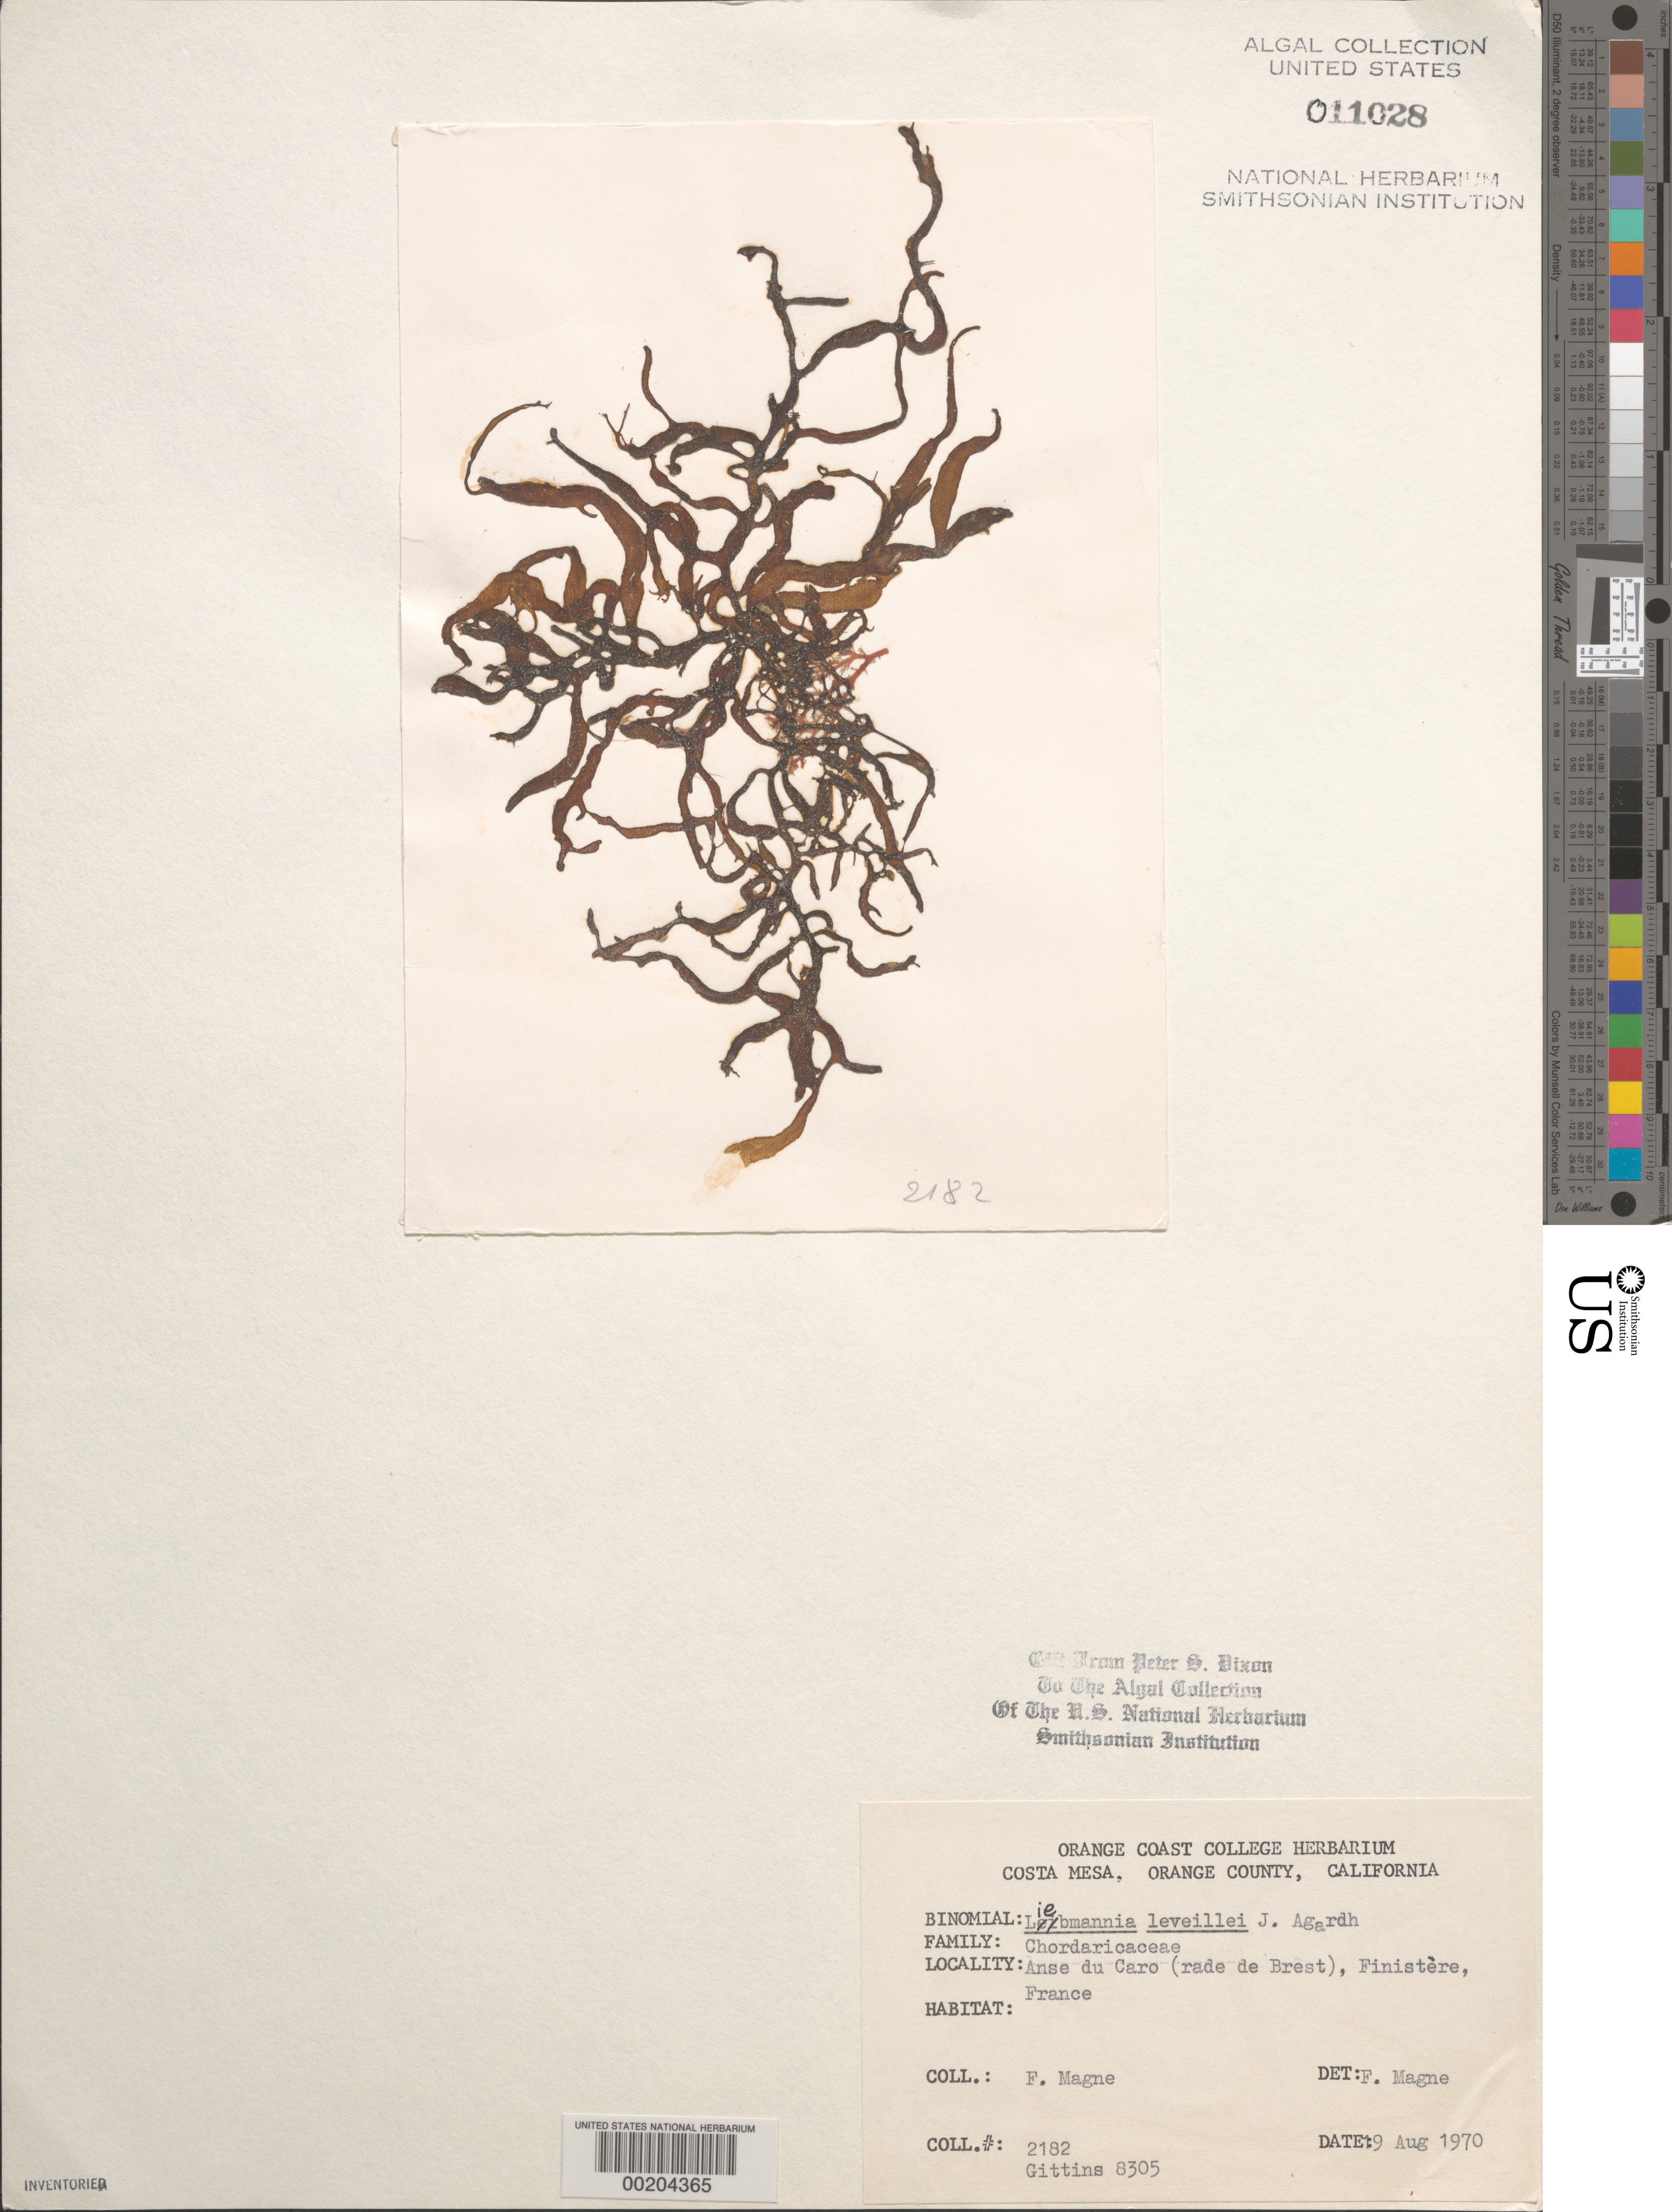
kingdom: Chromista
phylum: Ochrophyta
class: Phaeophyceae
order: Ectocarpales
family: Chordariaceae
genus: Mesogloia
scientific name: Mesogloia vermiculata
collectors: F. Magne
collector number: Magne 2182 & BTG 6305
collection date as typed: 19 Aug 1970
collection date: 1970-08-19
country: France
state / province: Bretagne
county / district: Finistère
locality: Anse du Caro, rade de Brest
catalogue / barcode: US 11028